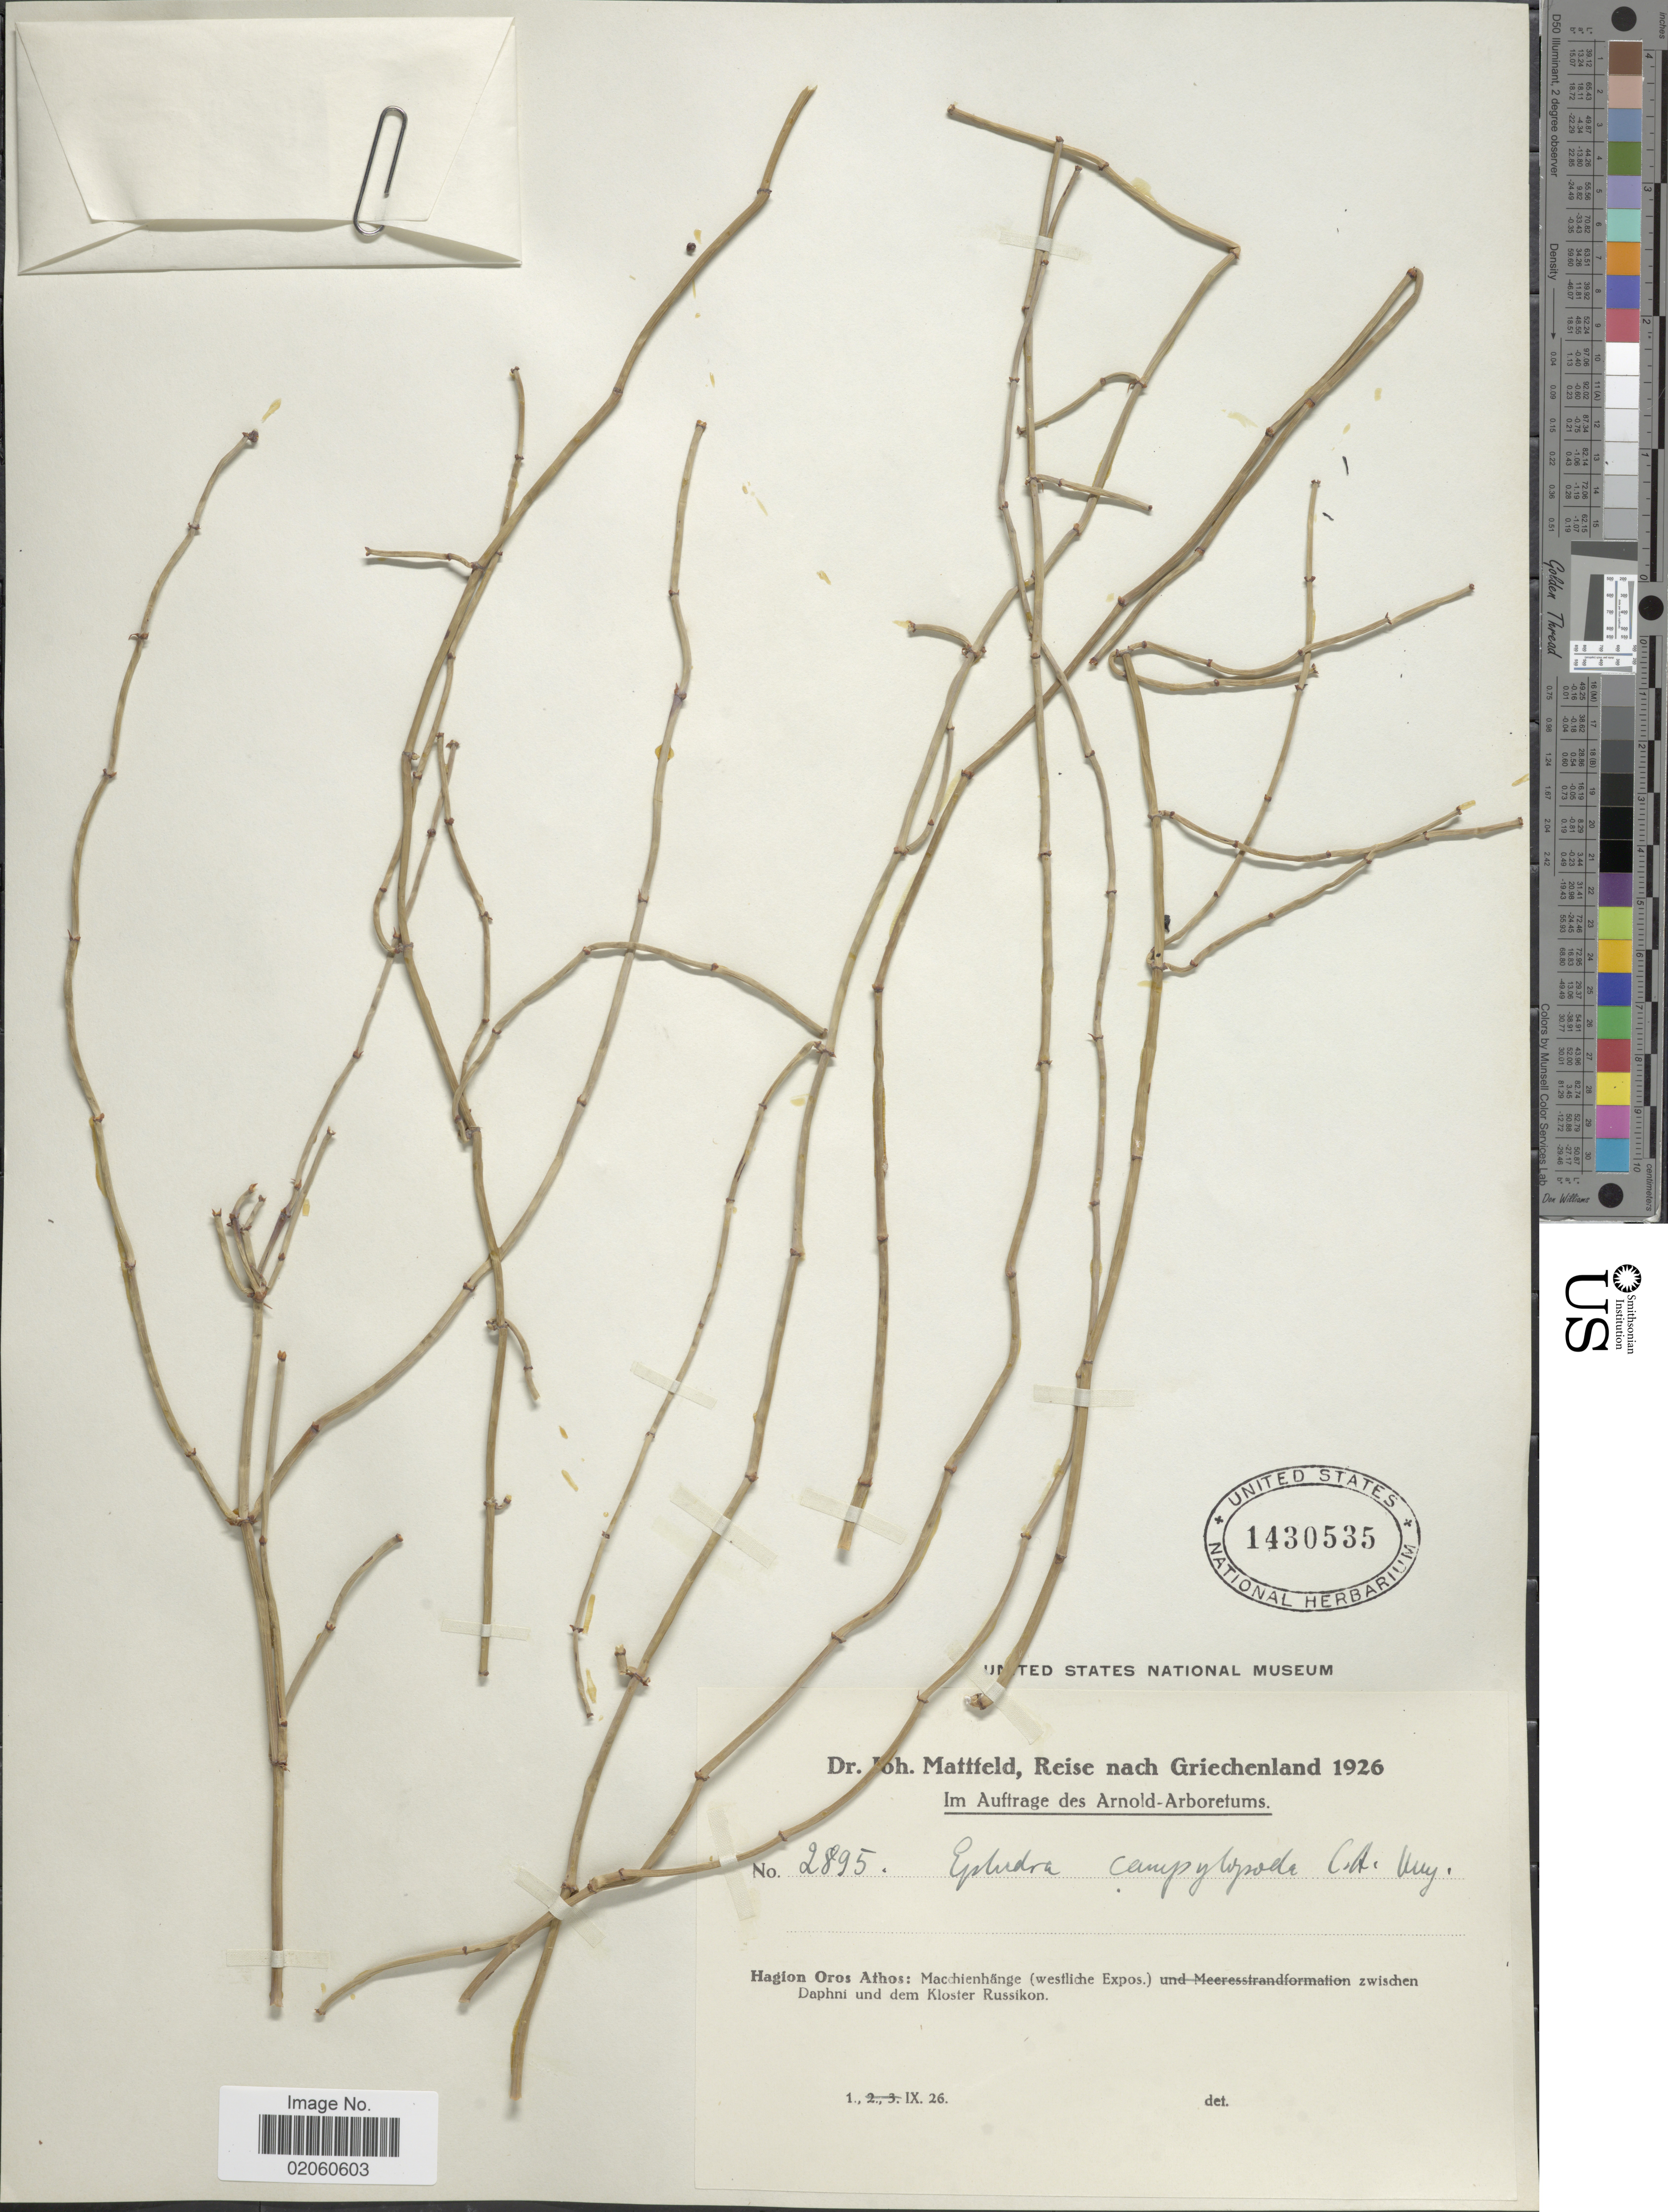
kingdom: Plantae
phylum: Tracheophyta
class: Gnetopsida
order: Ephedrales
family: Ephedraceae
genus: Ephedra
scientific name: Ephedra campylopoda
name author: C.A. Mey.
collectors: J. Mattfeld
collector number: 2895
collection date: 1926-09-01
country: Greece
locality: Reise nach Griechenland, Hagion Oros Athos: Macchienhänge (westliche Expos.) zwischen Daphni und dem Kloster Russikon.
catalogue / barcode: US 1430535